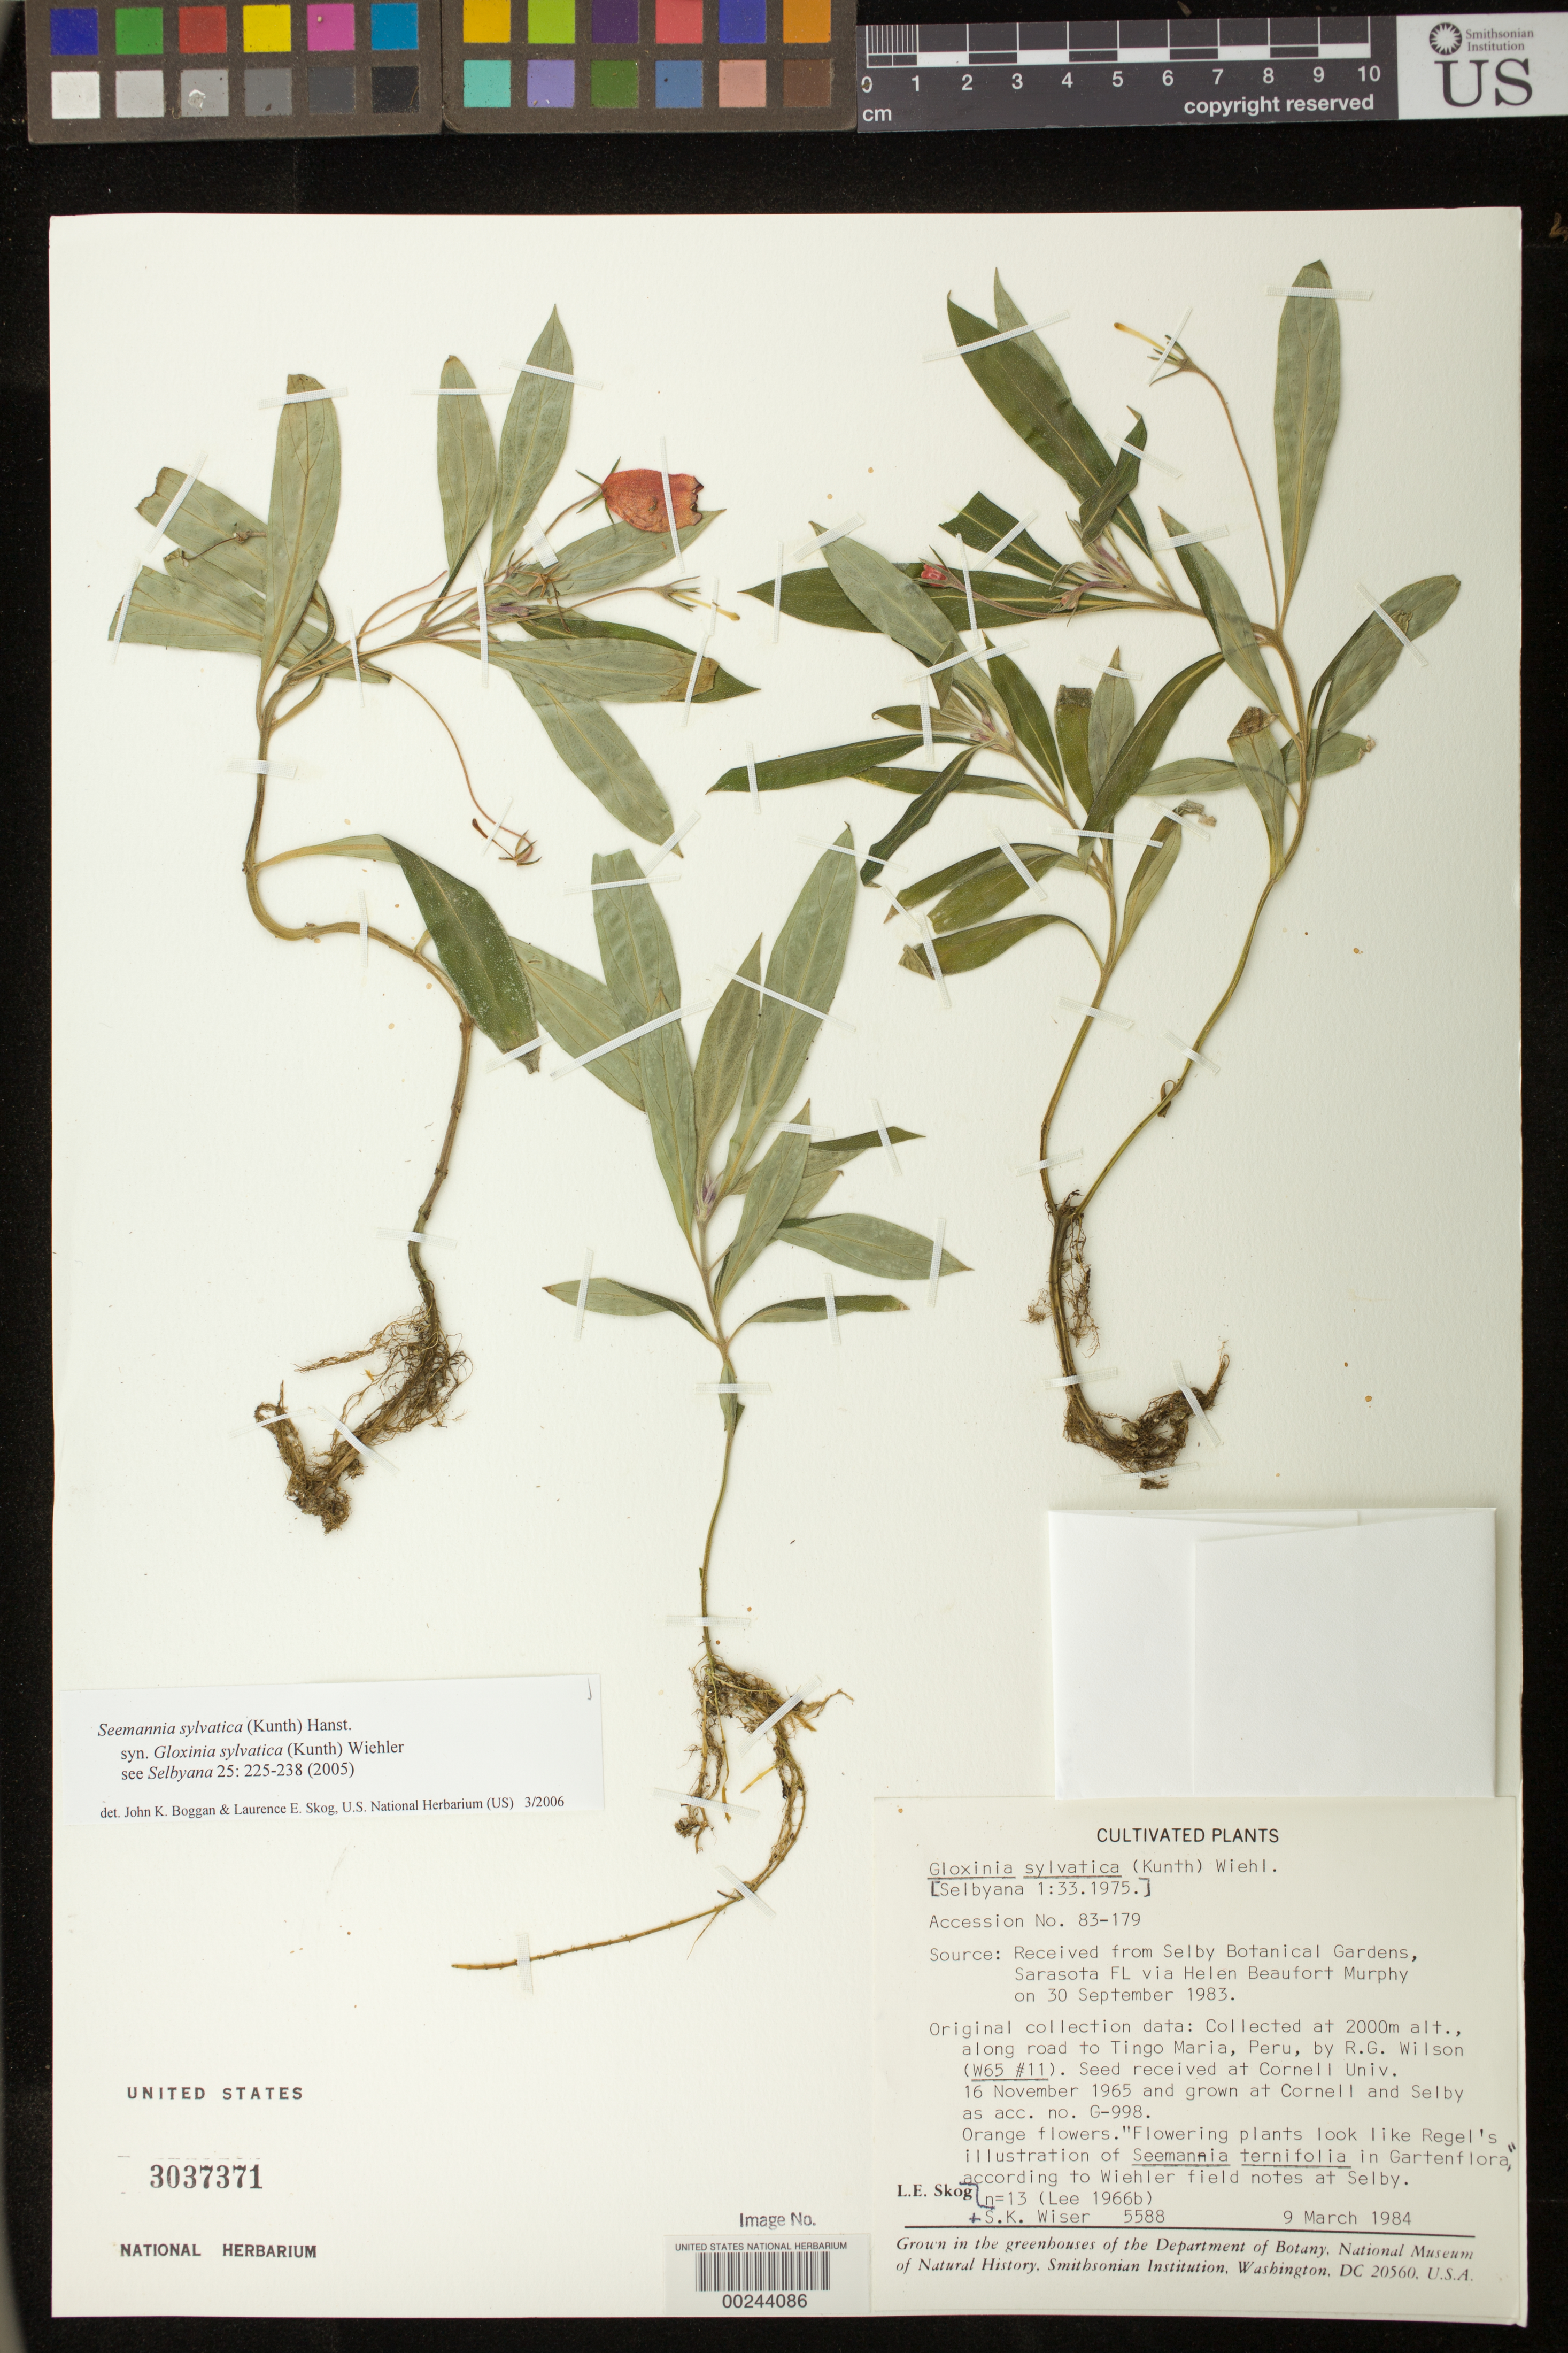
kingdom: Plantae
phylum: Tracheophyta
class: Magnoliopsida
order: Lamiales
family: Gesneriaceae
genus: Seemannia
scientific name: Seemannia sylvatica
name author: (Kunth) Hanst.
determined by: Boggan, J. K.; Skog, L. E.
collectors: L. E. Skog & S. Wiser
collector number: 5588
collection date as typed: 09 Mar 1984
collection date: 1984-03-09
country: Peru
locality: Growin in the greenhouses of the Department of Botany, National Museum of Natural HIstory, Smithsonian Institution, Washington, DC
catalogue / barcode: US 3037371